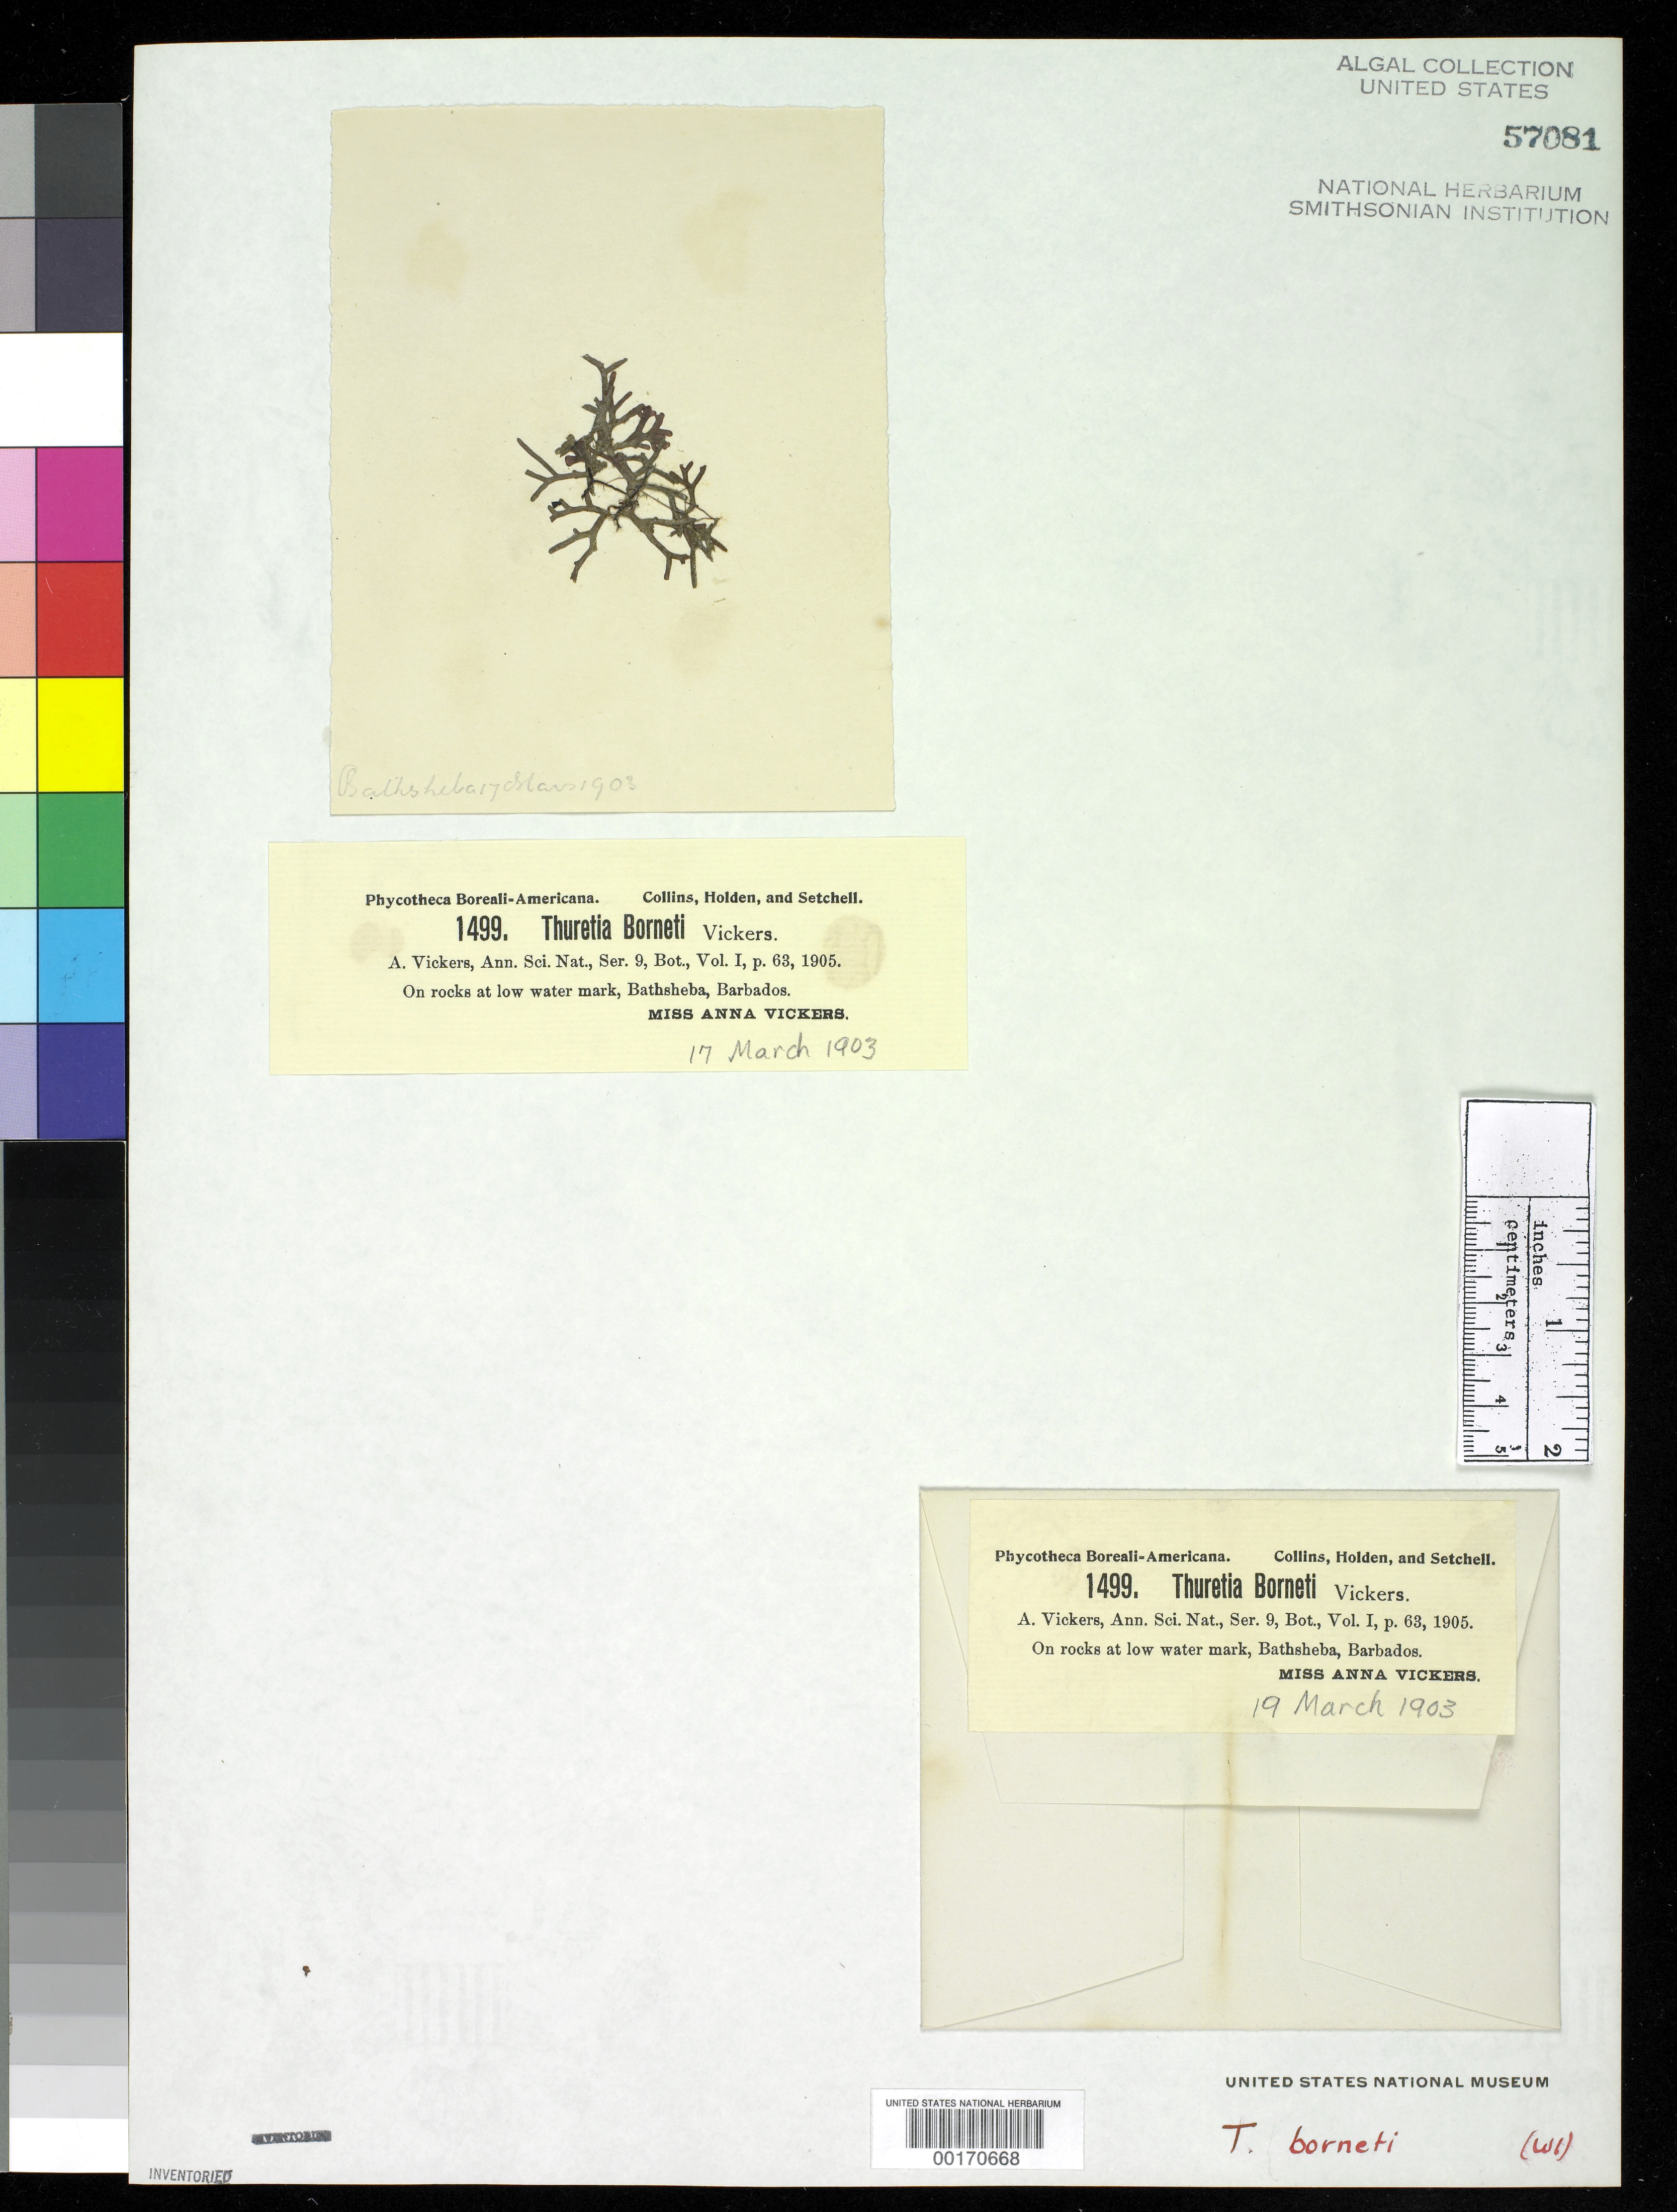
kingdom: Plantae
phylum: Rhodophyta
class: Florideophyceae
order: Ceramiales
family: Dasyaceae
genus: Thuretia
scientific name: Thuretia bornetii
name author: Vickers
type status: Isotype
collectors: A. Vickers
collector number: PB-A 1499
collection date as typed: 17 Mar 1903 and 19 Mar 1903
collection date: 1903-03-17,1903-03-19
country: Barbados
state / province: Saint Joseph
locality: Bathsheba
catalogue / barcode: US 57081